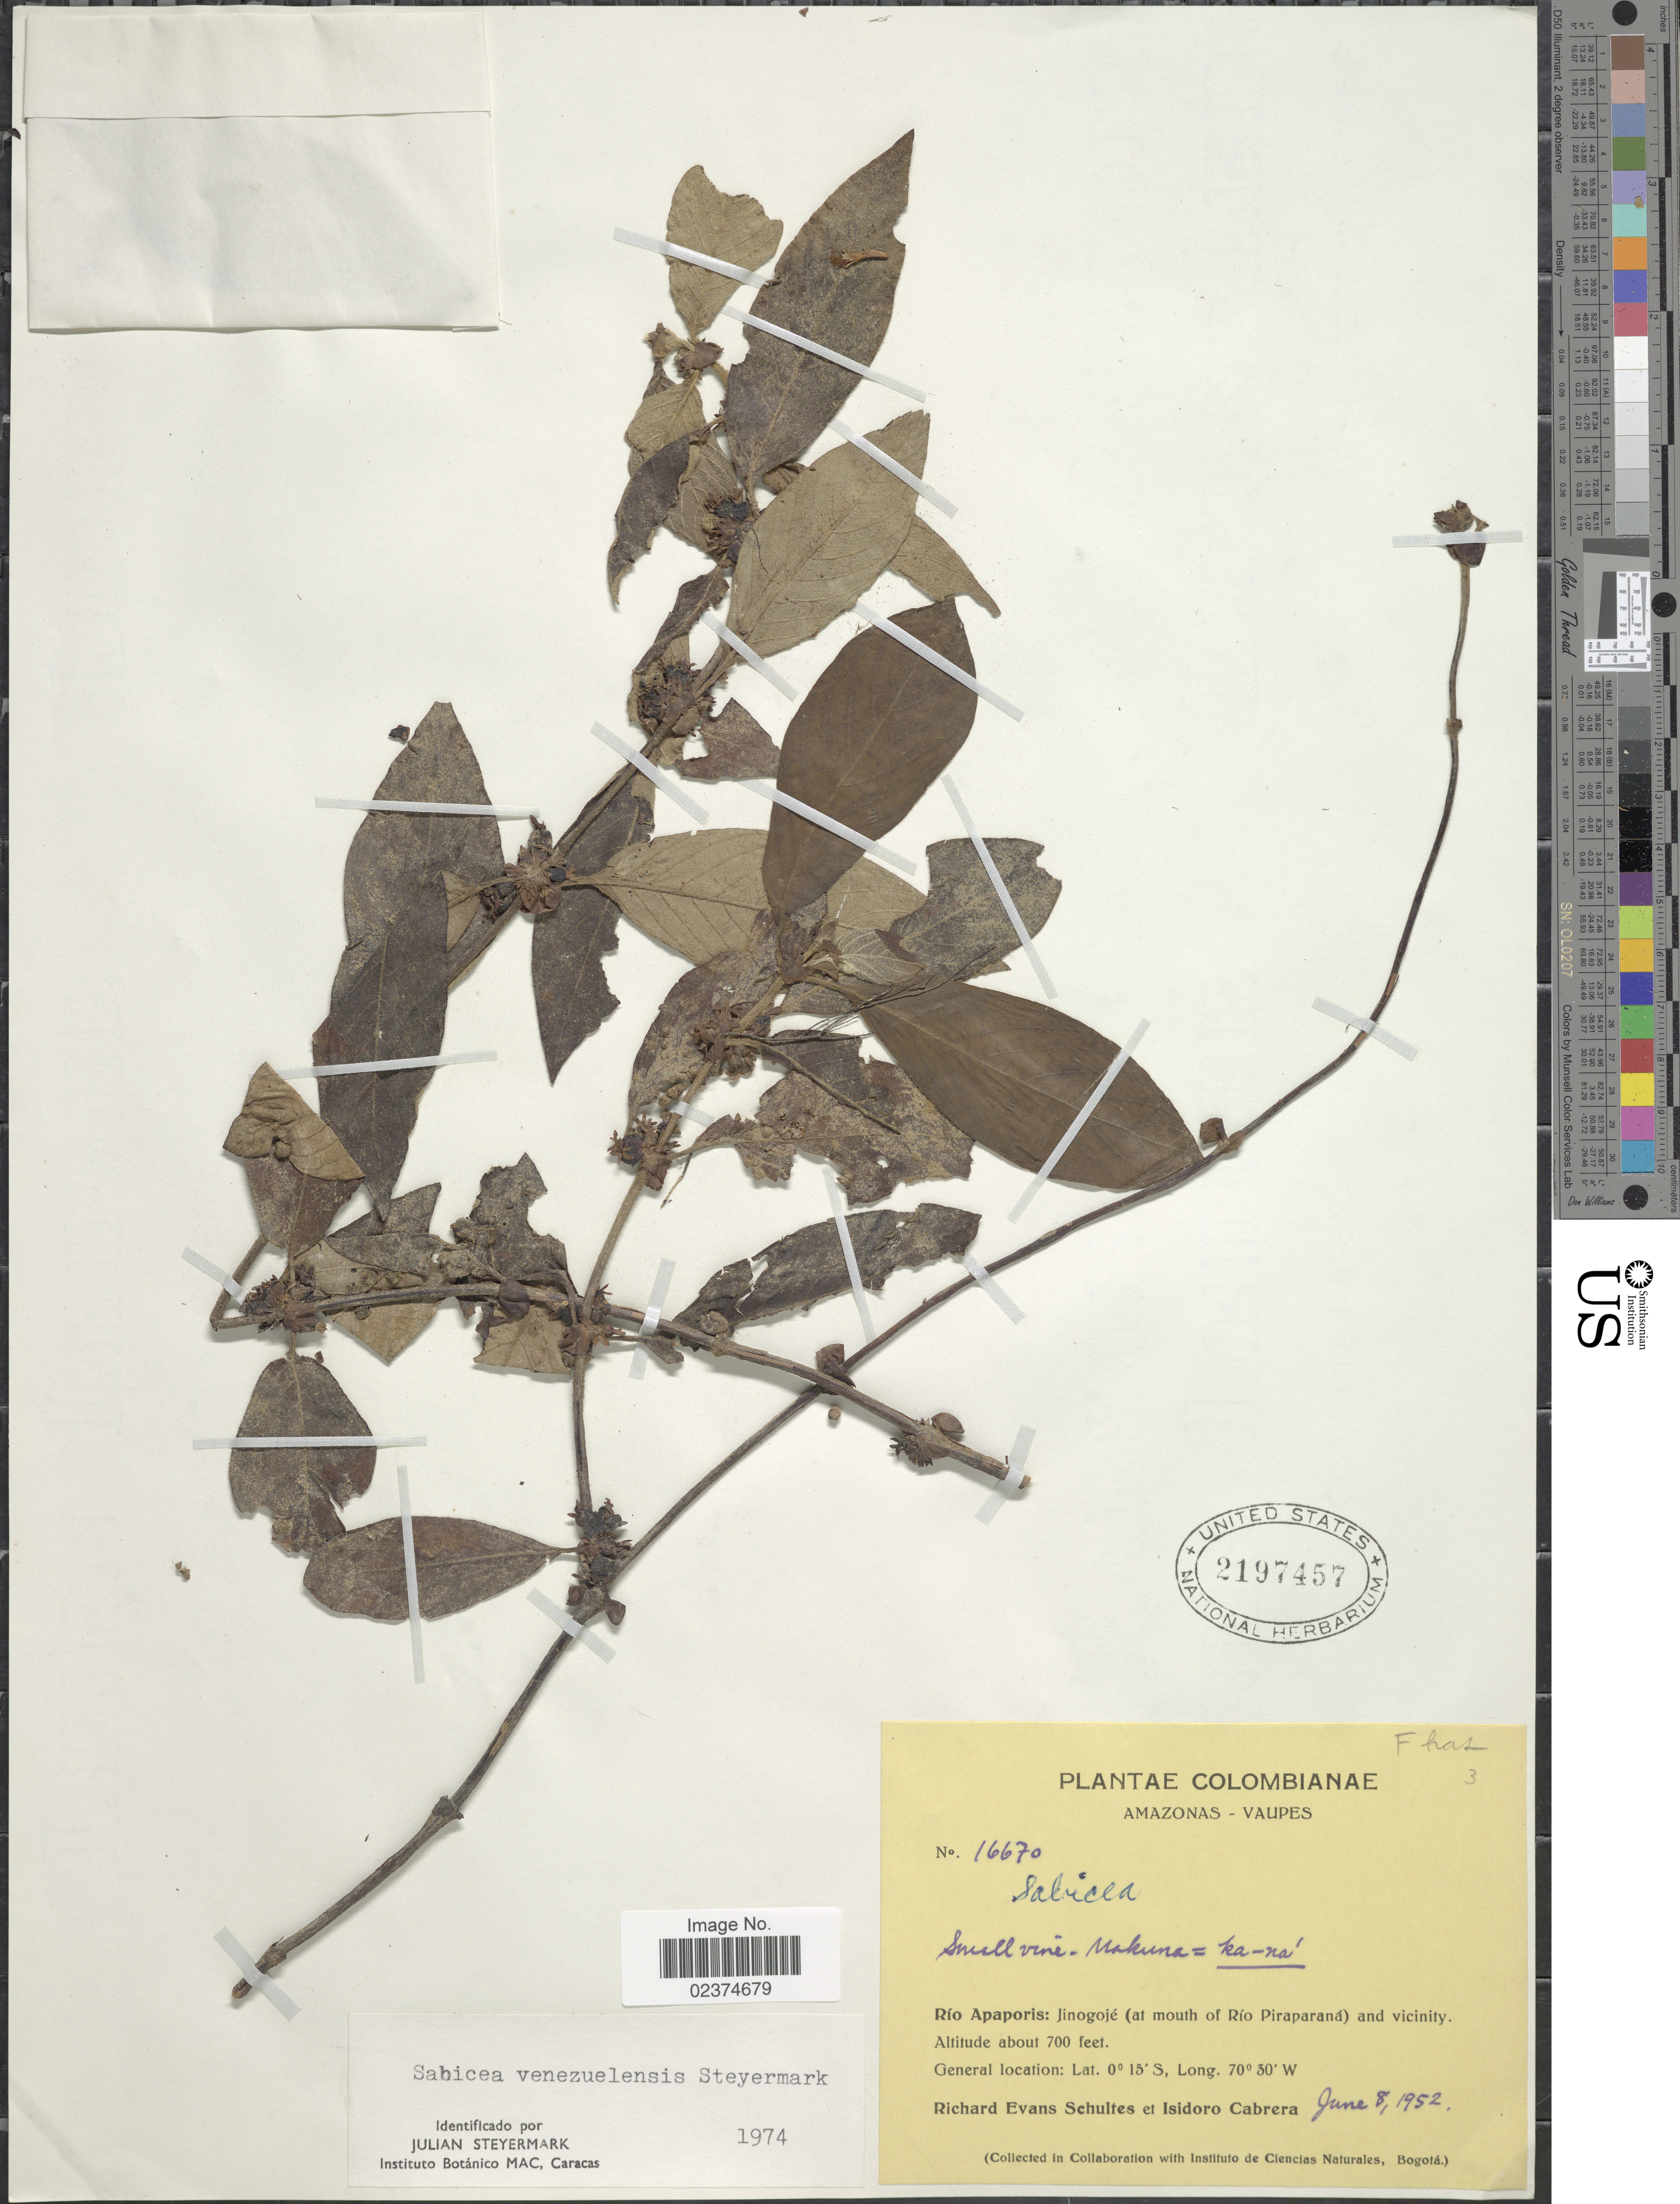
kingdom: Plantae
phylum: Tracheophyta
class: Magnoliopsida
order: Gentianales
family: Rubiaceae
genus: Sabicea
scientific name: Sabicea venezuelensis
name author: Steyerm.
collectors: R. E. Schultes & I. Cabrera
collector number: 16670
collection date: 1952-06-08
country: Colombia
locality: Amazonas-Vaupes, Rio Apaporis: Jinogoje (at mouth of Rio Piraparana) and vicinity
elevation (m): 213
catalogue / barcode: US 2197457